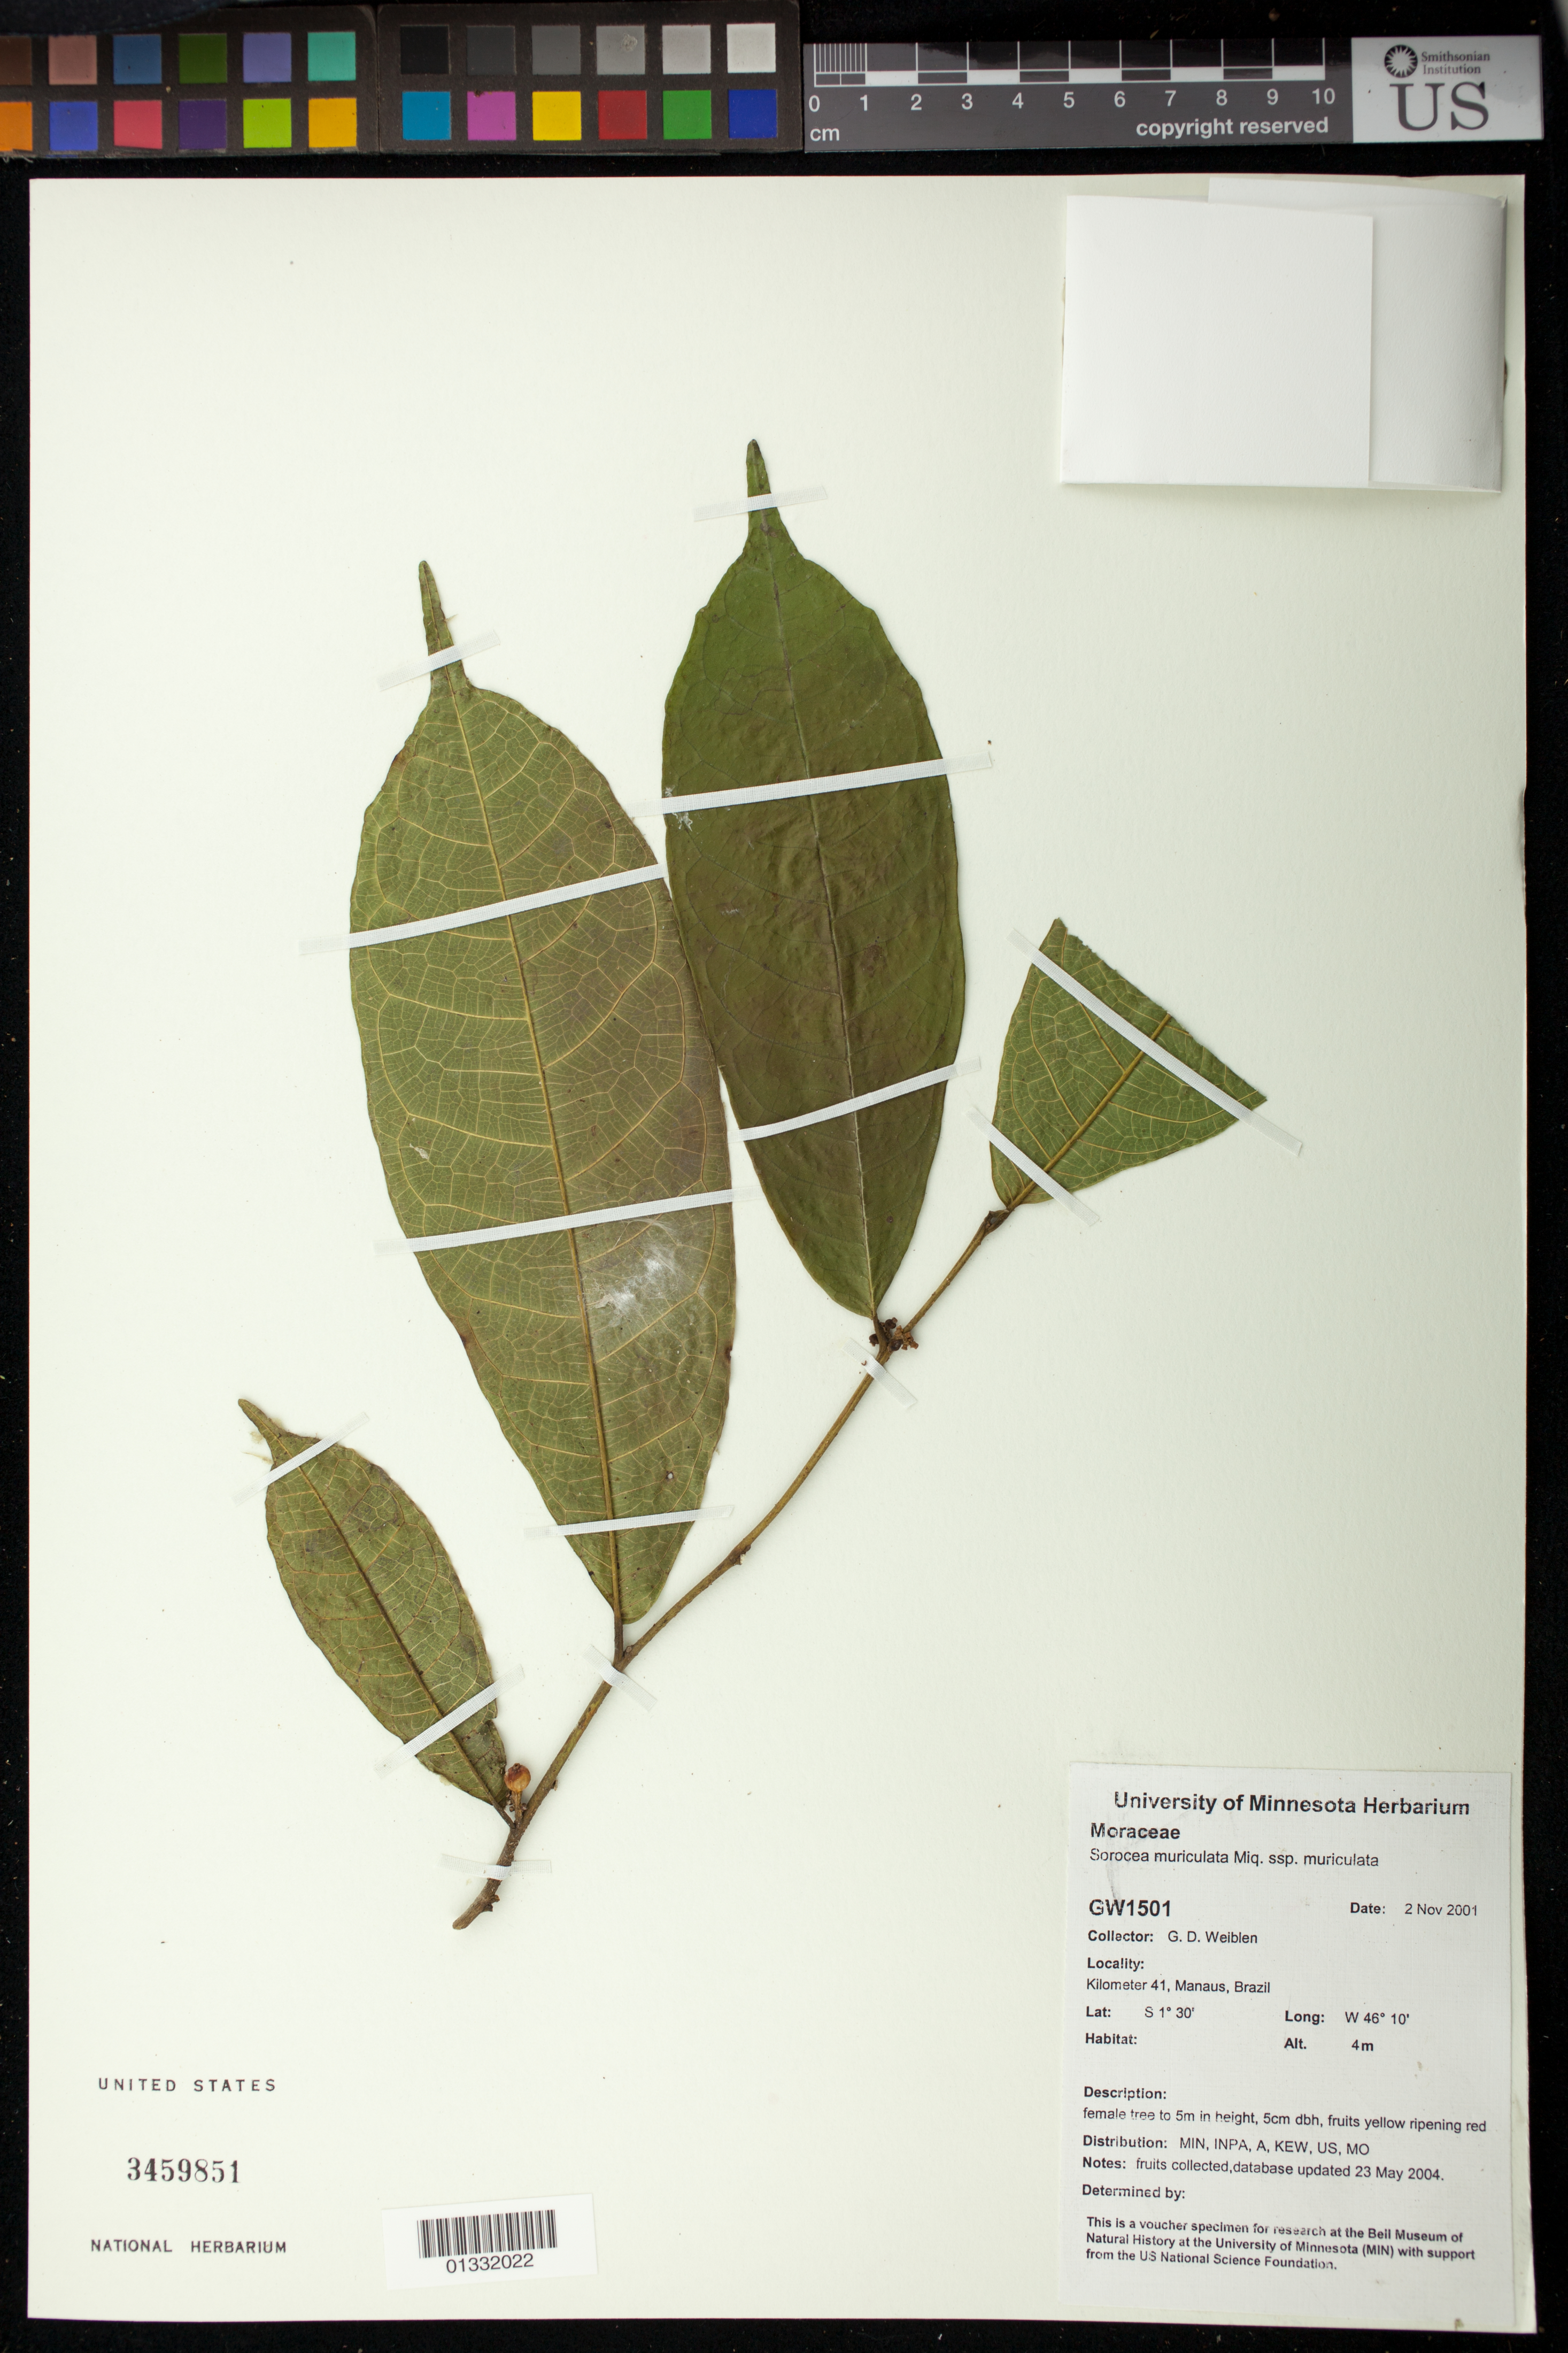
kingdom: Plantae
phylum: Tracheophyta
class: Magnoliopsida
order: Rosales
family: Moraceae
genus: Sorocea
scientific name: Sorocea muriculata subsp. muriculata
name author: Miq.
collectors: G. D. Weiblen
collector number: GW1501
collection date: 2001-11-02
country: Brazil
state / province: Amazônas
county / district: Manaus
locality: Kilometer 41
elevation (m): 4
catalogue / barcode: US 3459851